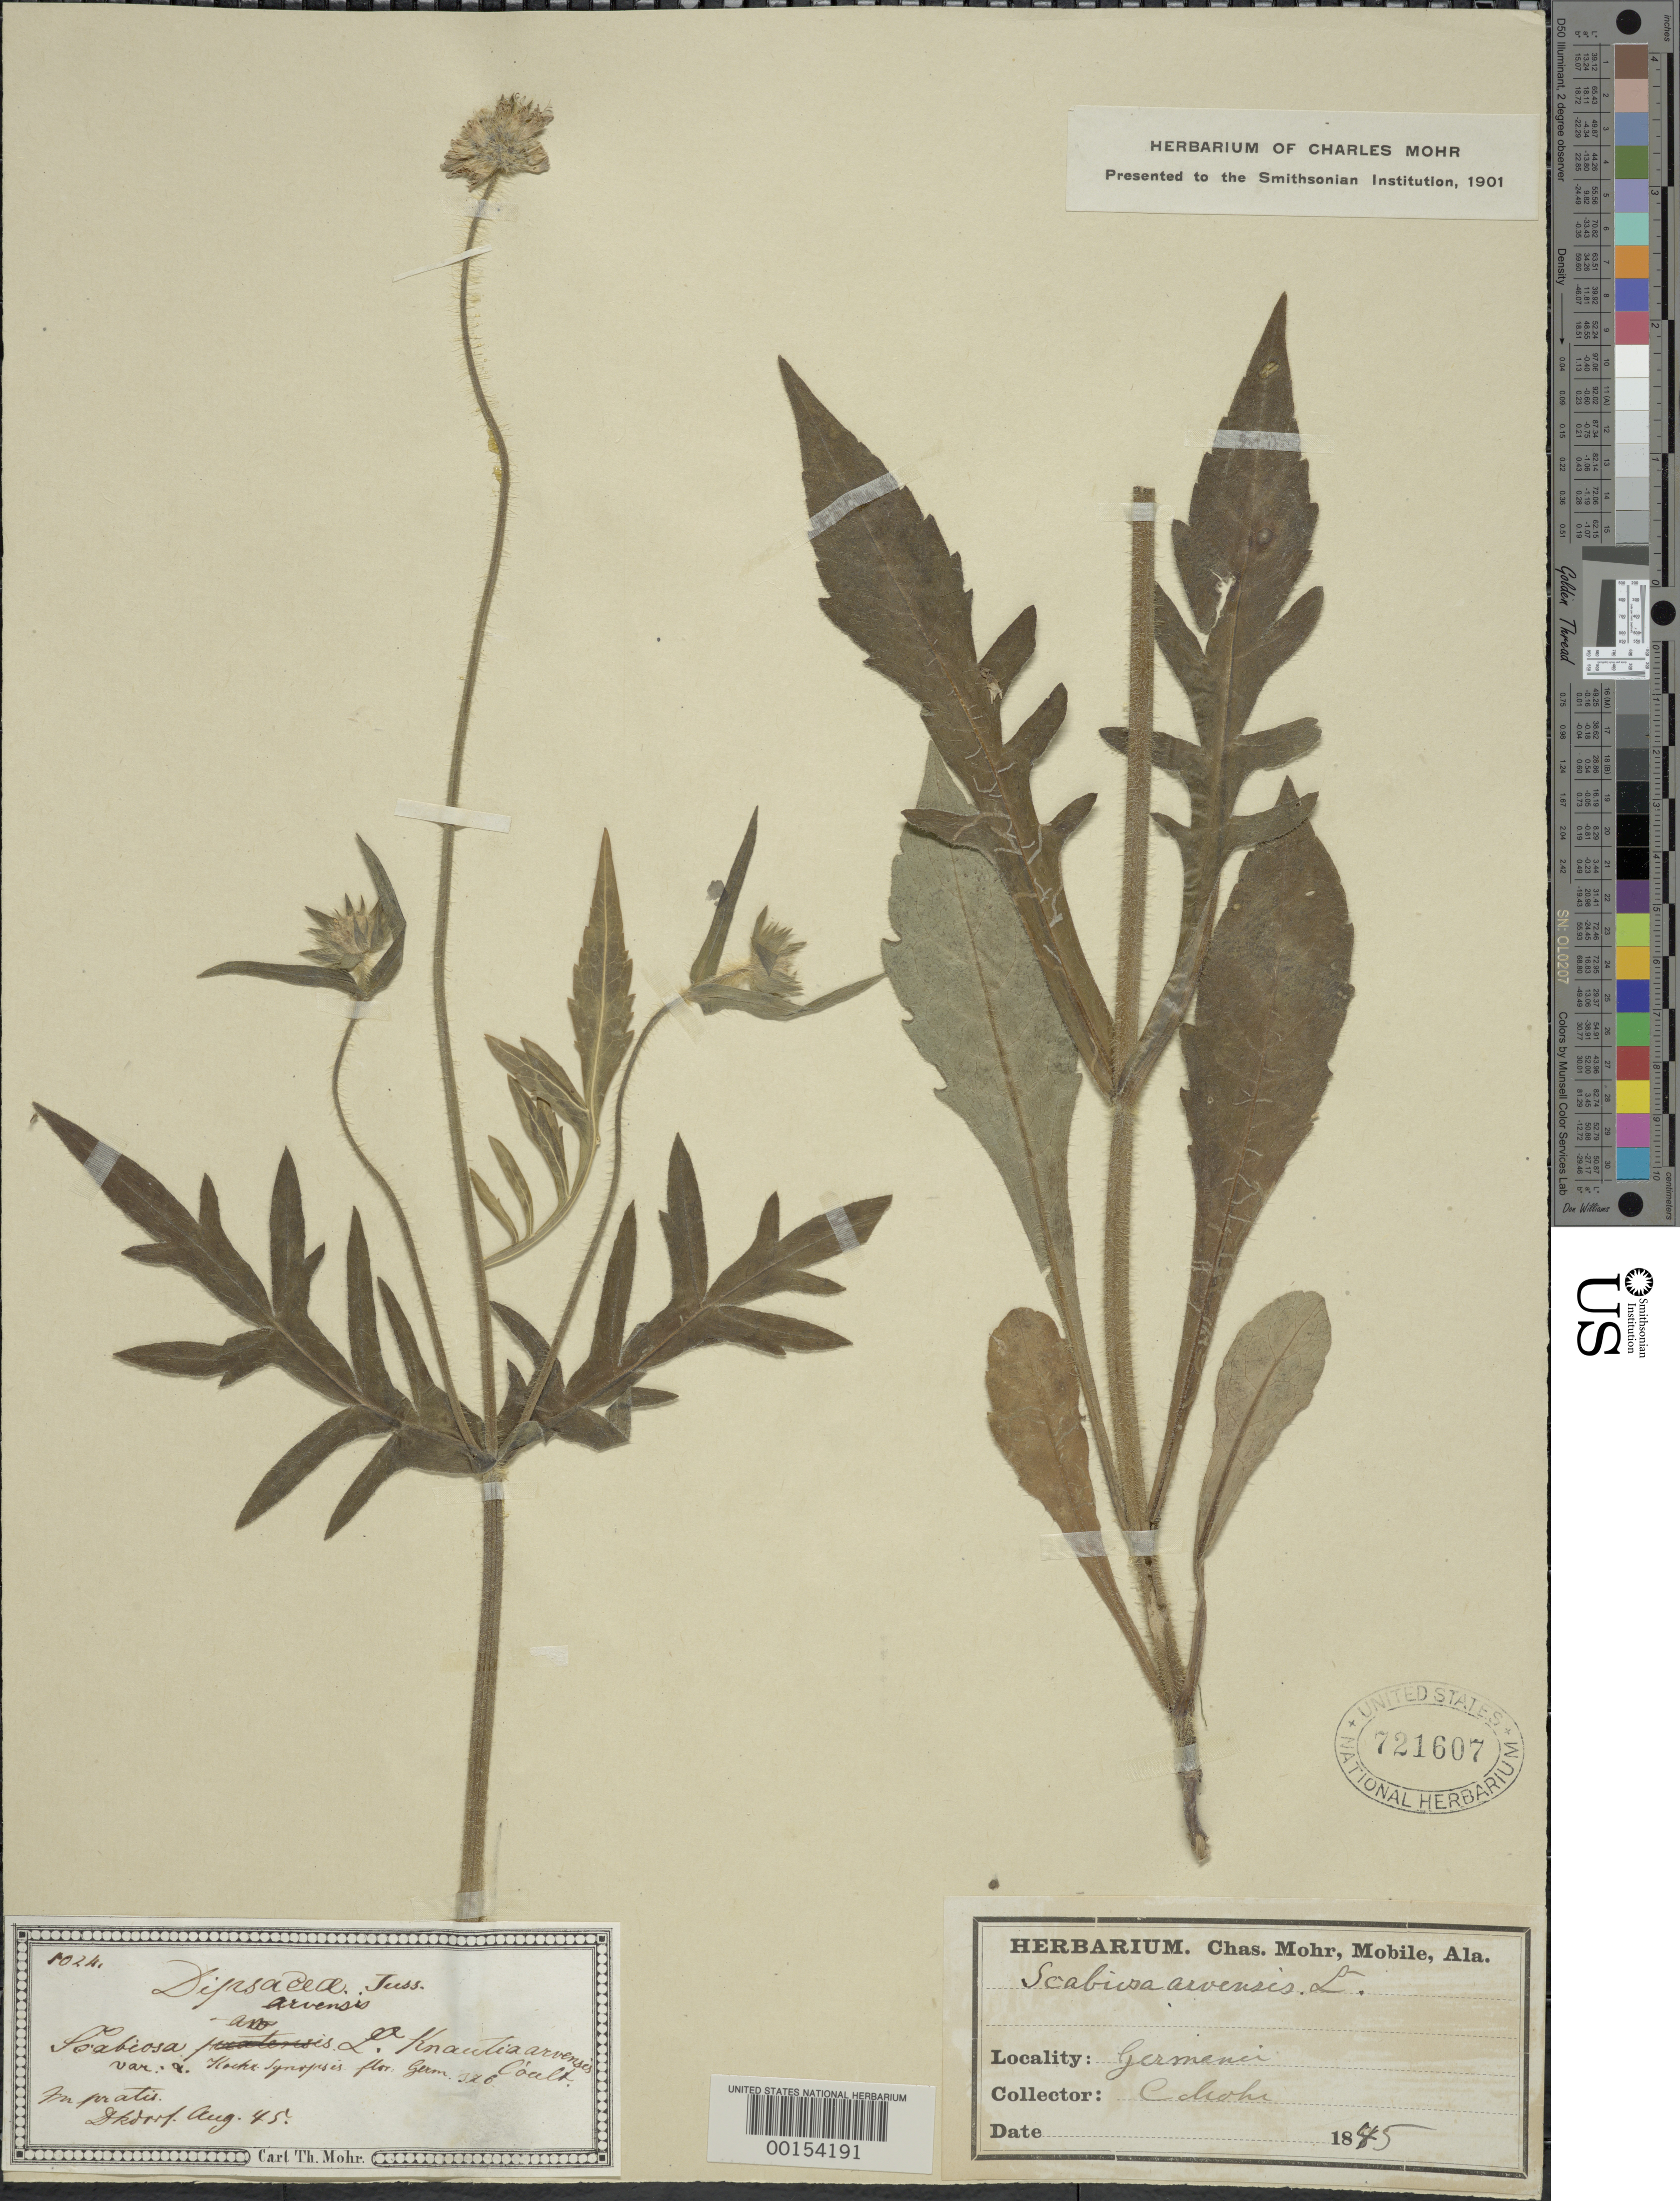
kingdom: Plantae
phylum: Tracheophyta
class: Magnoliopsida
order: Dipsacales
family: Caprifoliaceae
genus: Scabiosa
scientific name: Scabiosa arvensis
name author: L.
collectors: C. T. Mohr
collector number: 1024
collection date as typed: Aug 1845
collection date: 1845-08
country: Germany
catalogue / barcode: US 721607